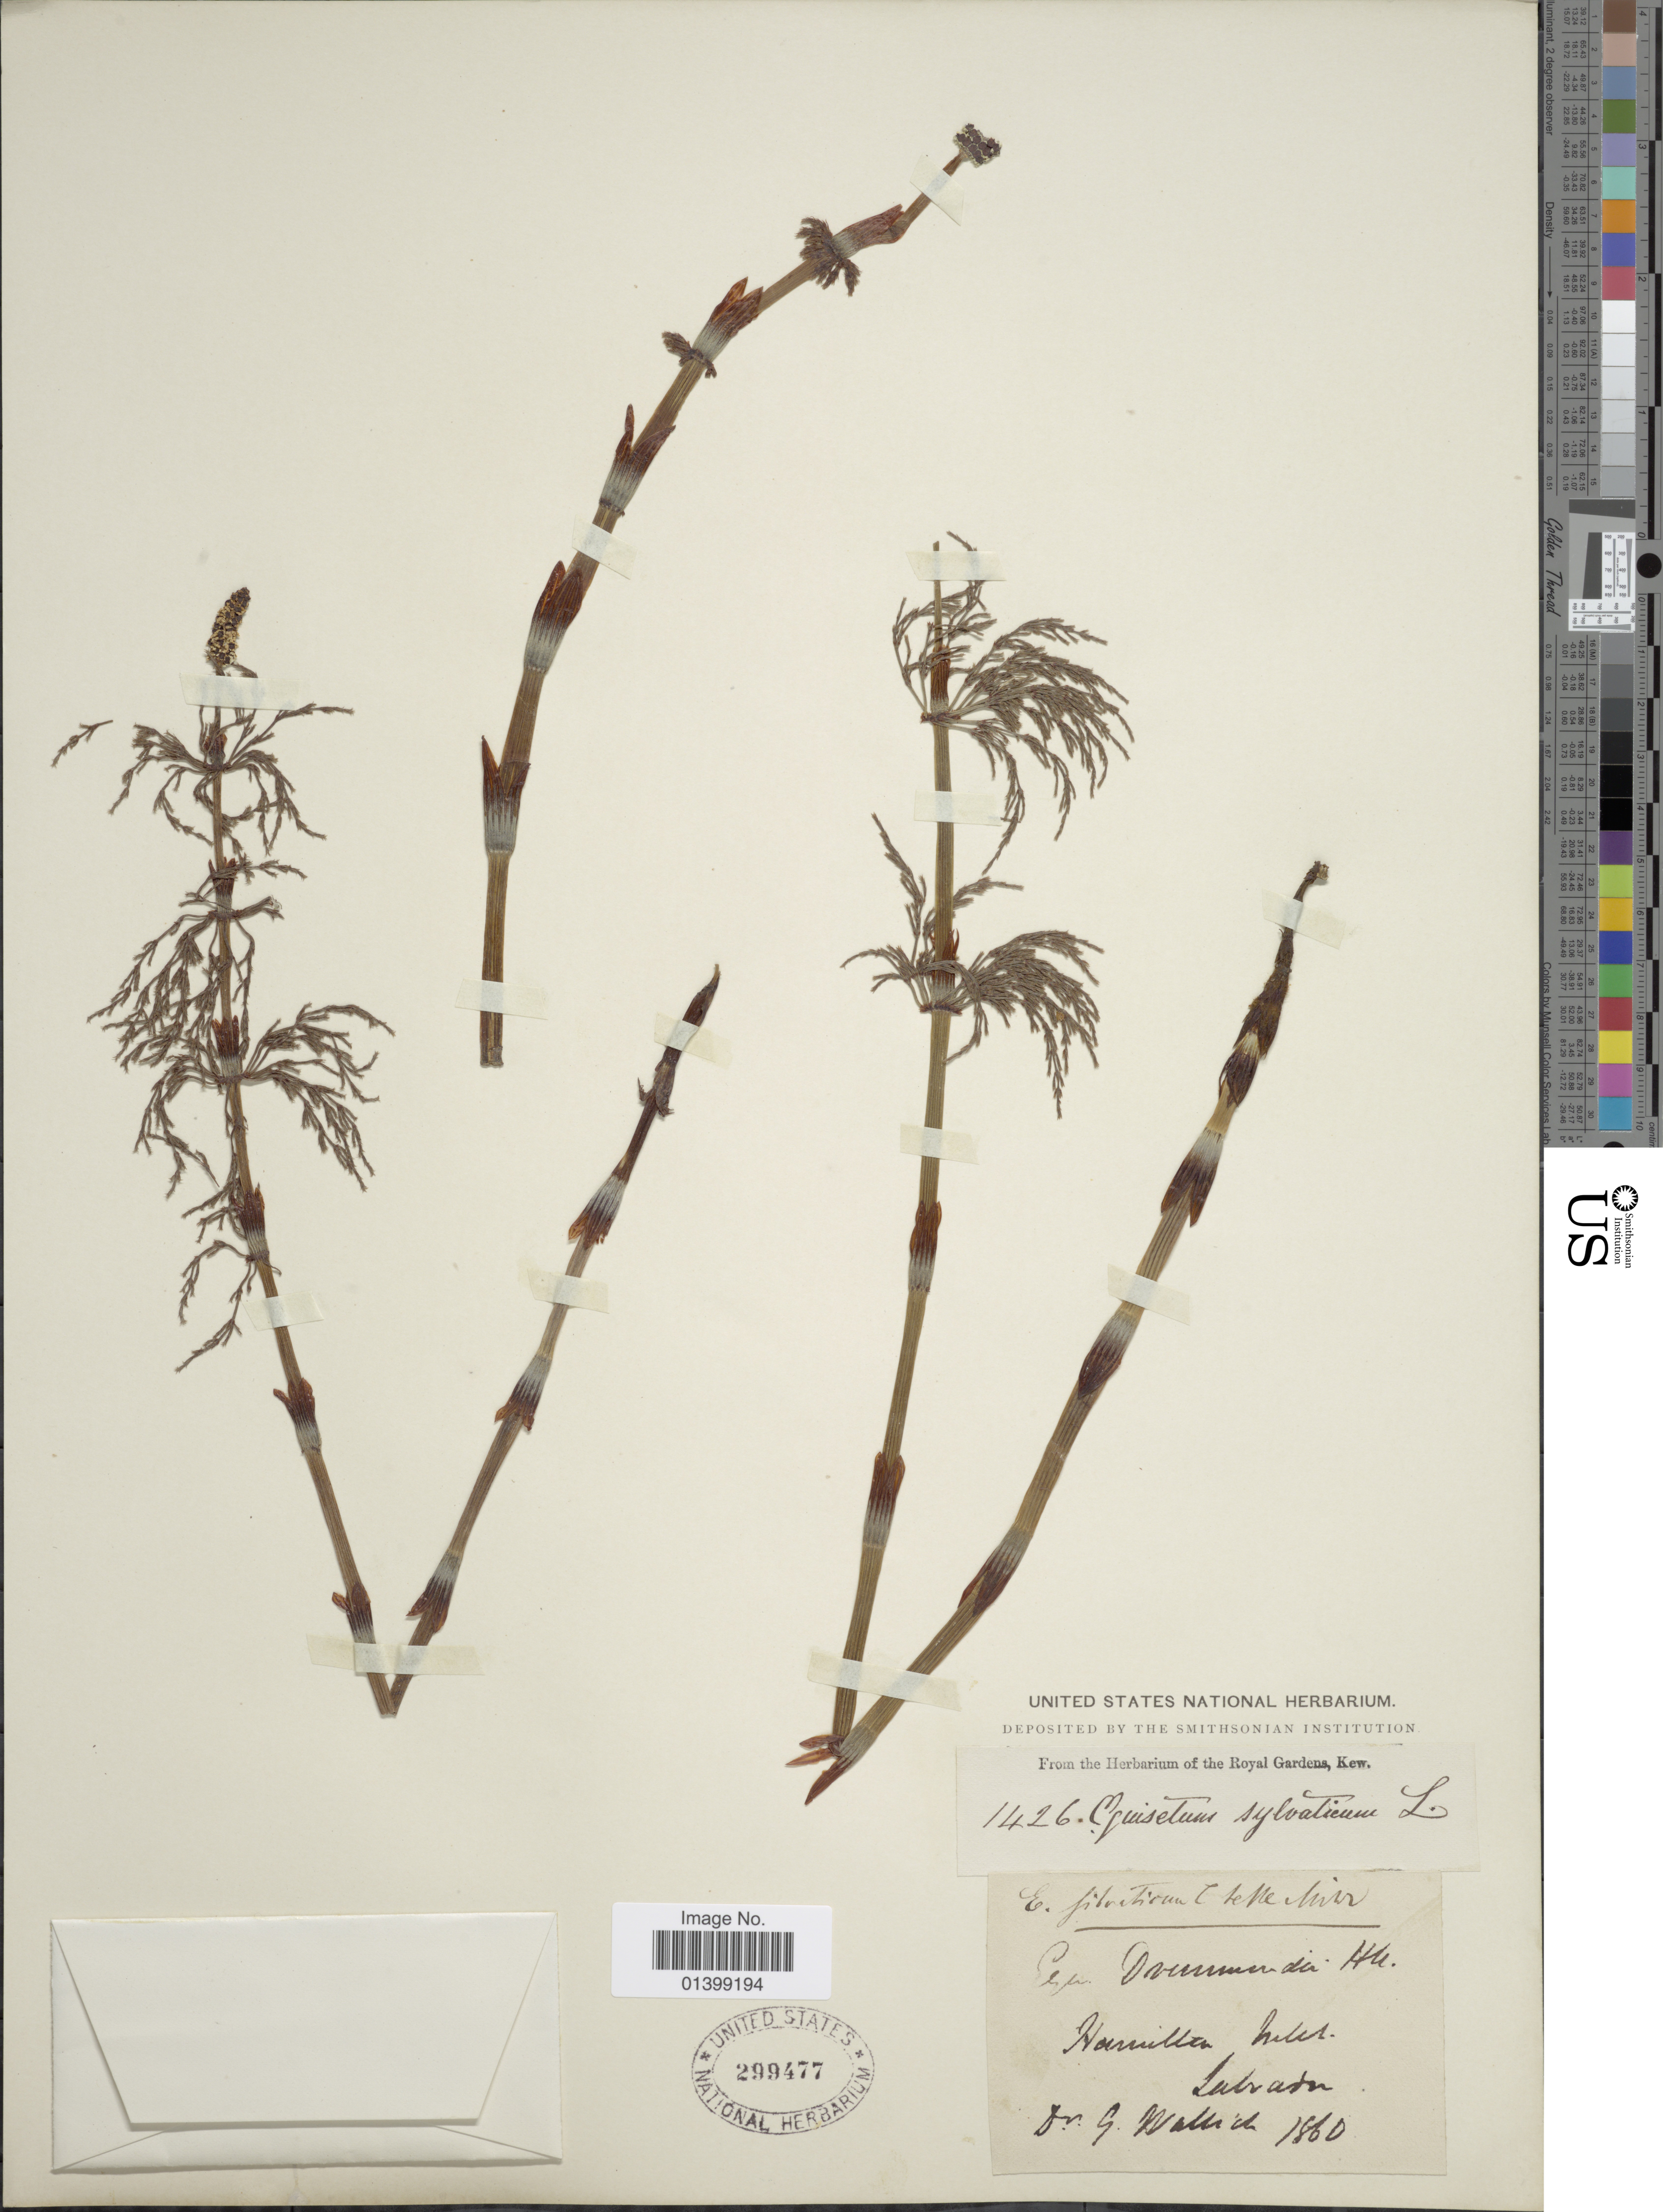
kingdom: Plantae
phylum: Tracheophyta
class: Polypodiopsida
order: Equisetales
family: Equisetaceae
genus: Equisetum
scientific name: Equisetum sylvaticum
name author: L.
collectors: G. C. Wallich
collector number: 1426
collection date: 1860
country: Canada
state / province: Newfoundland and Labrador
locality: Hamilton hills, Labrador.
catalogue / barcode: US 299477